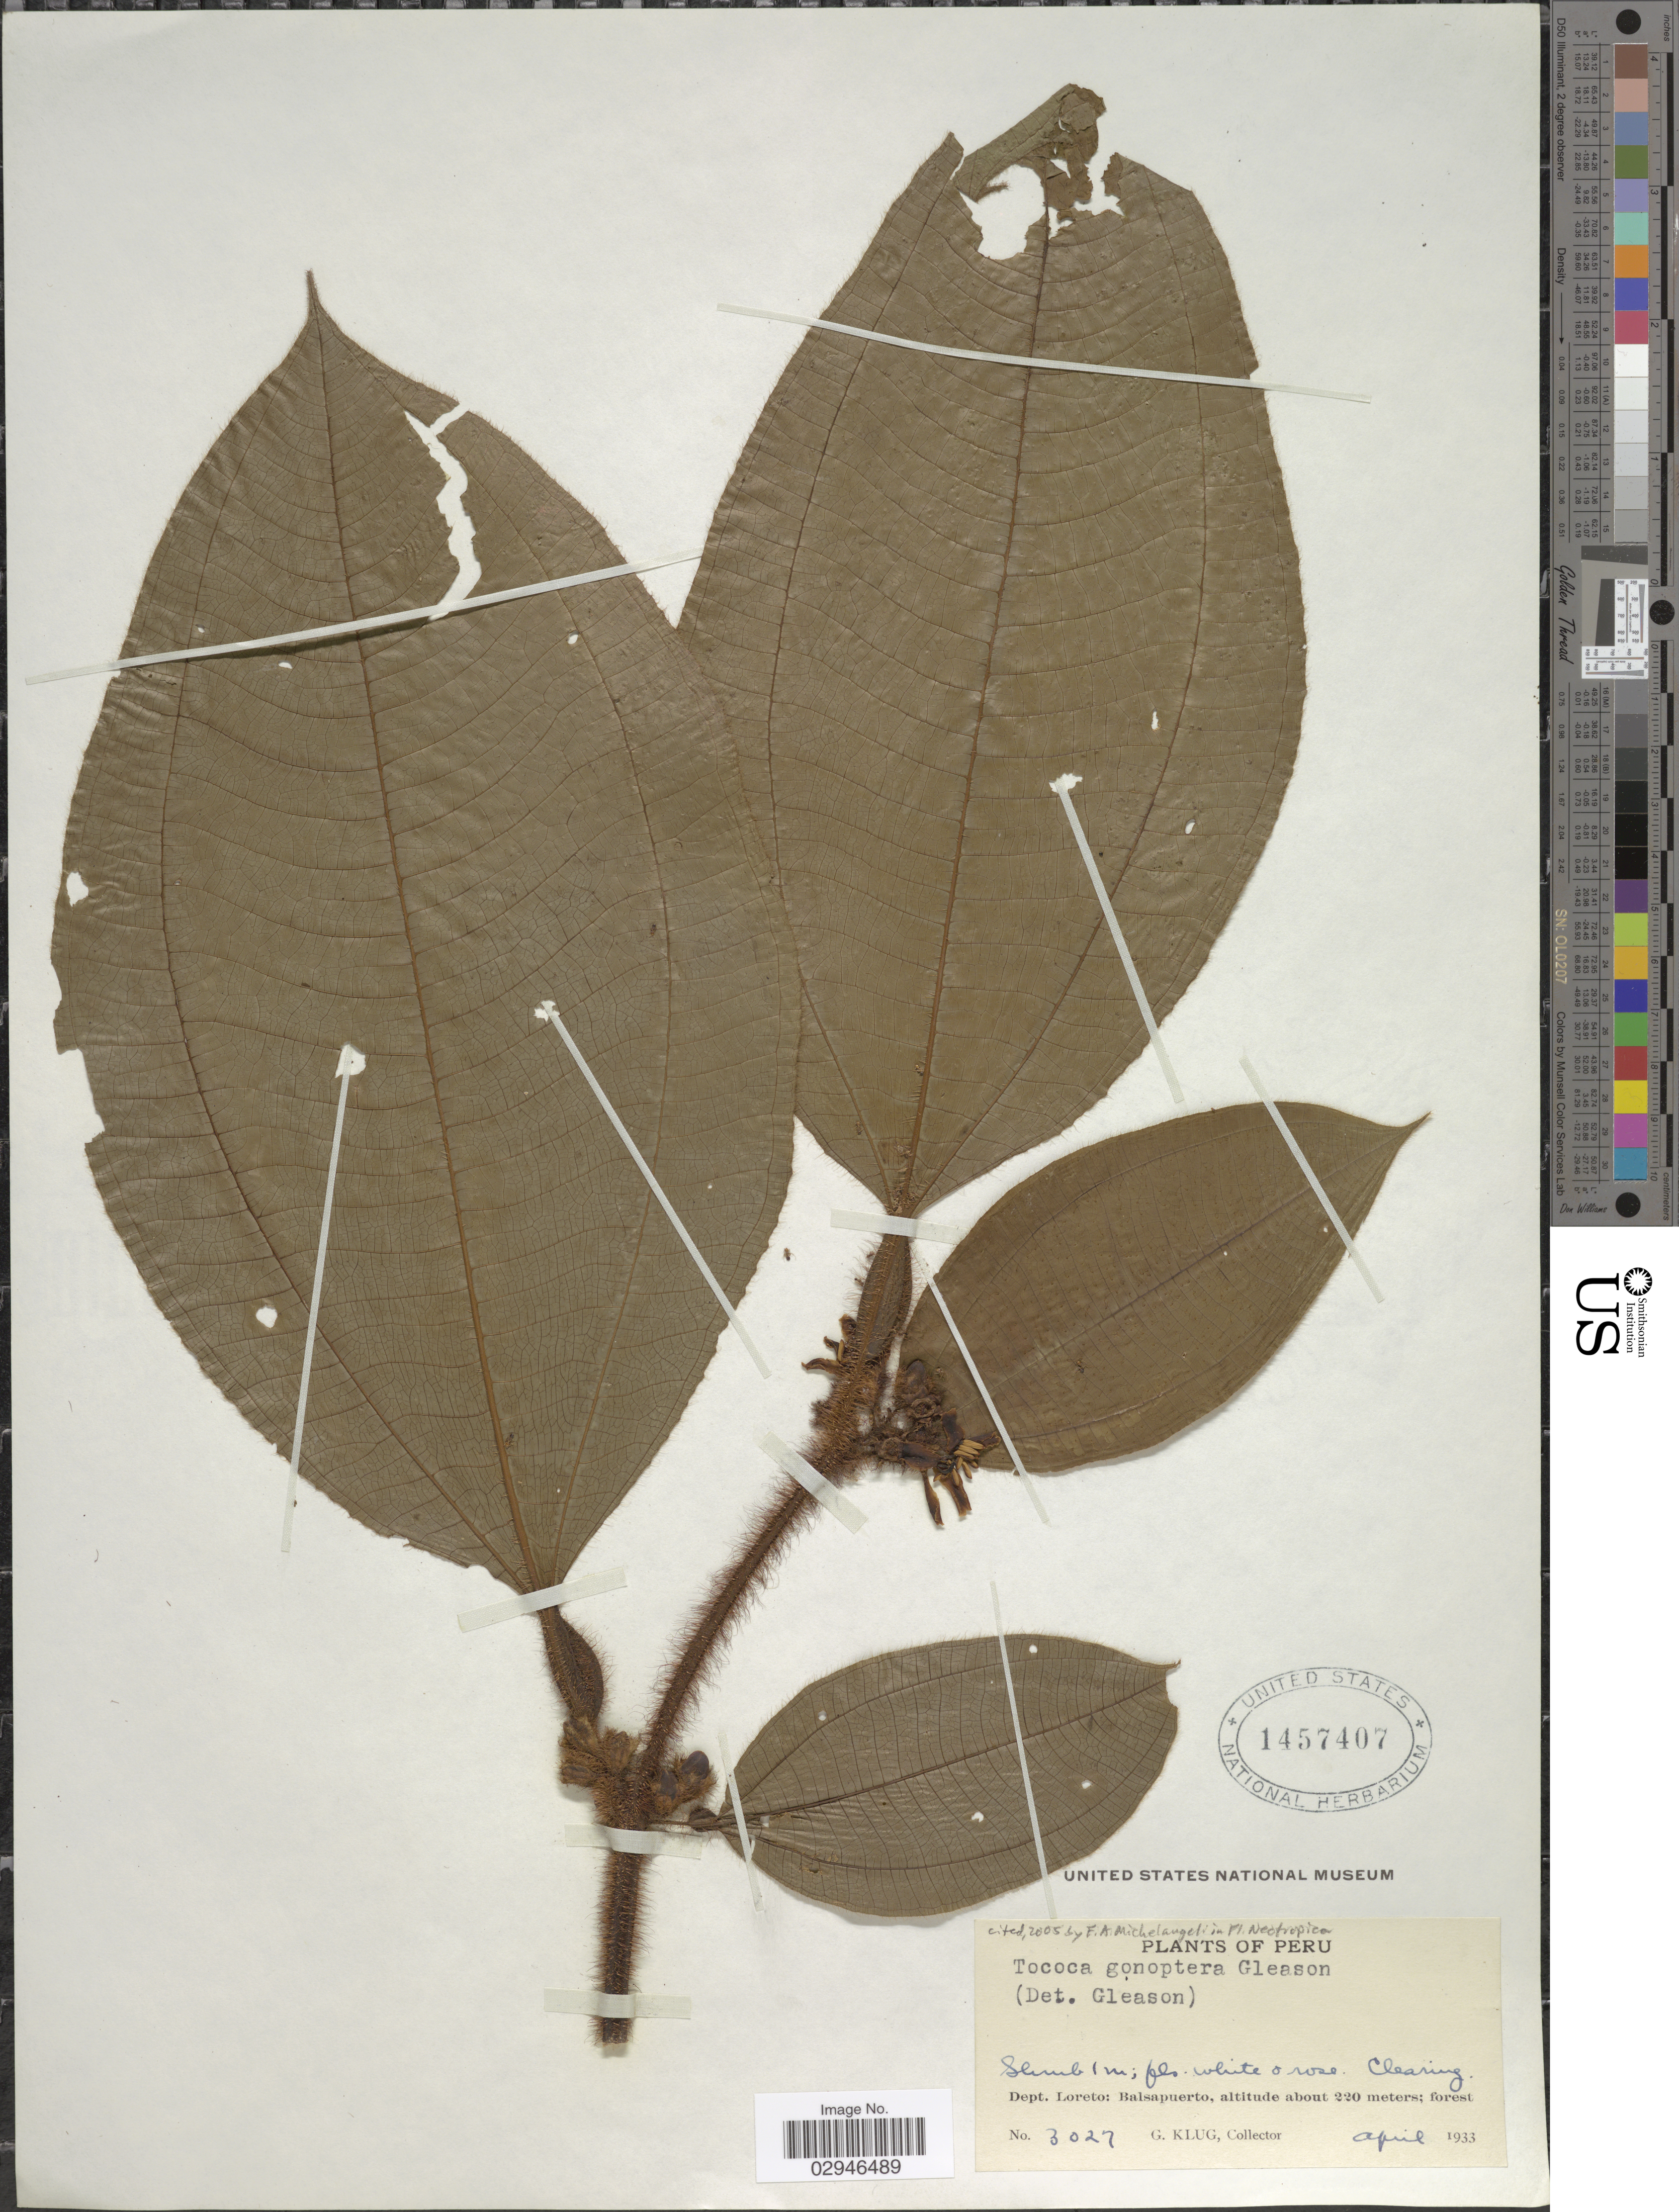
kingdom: Plantae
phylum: Tracheophyta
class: Magnoliopsida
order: Myrtales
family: Melastomataceae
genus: Tococa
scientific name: Tococa gonoptera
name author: Gleason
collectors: G. Klug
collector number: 3027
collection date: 1933-04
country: Peru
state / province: Loreto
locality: Dept. Loreto: Balsapuerto.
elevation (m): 220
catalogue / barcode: US 1457407